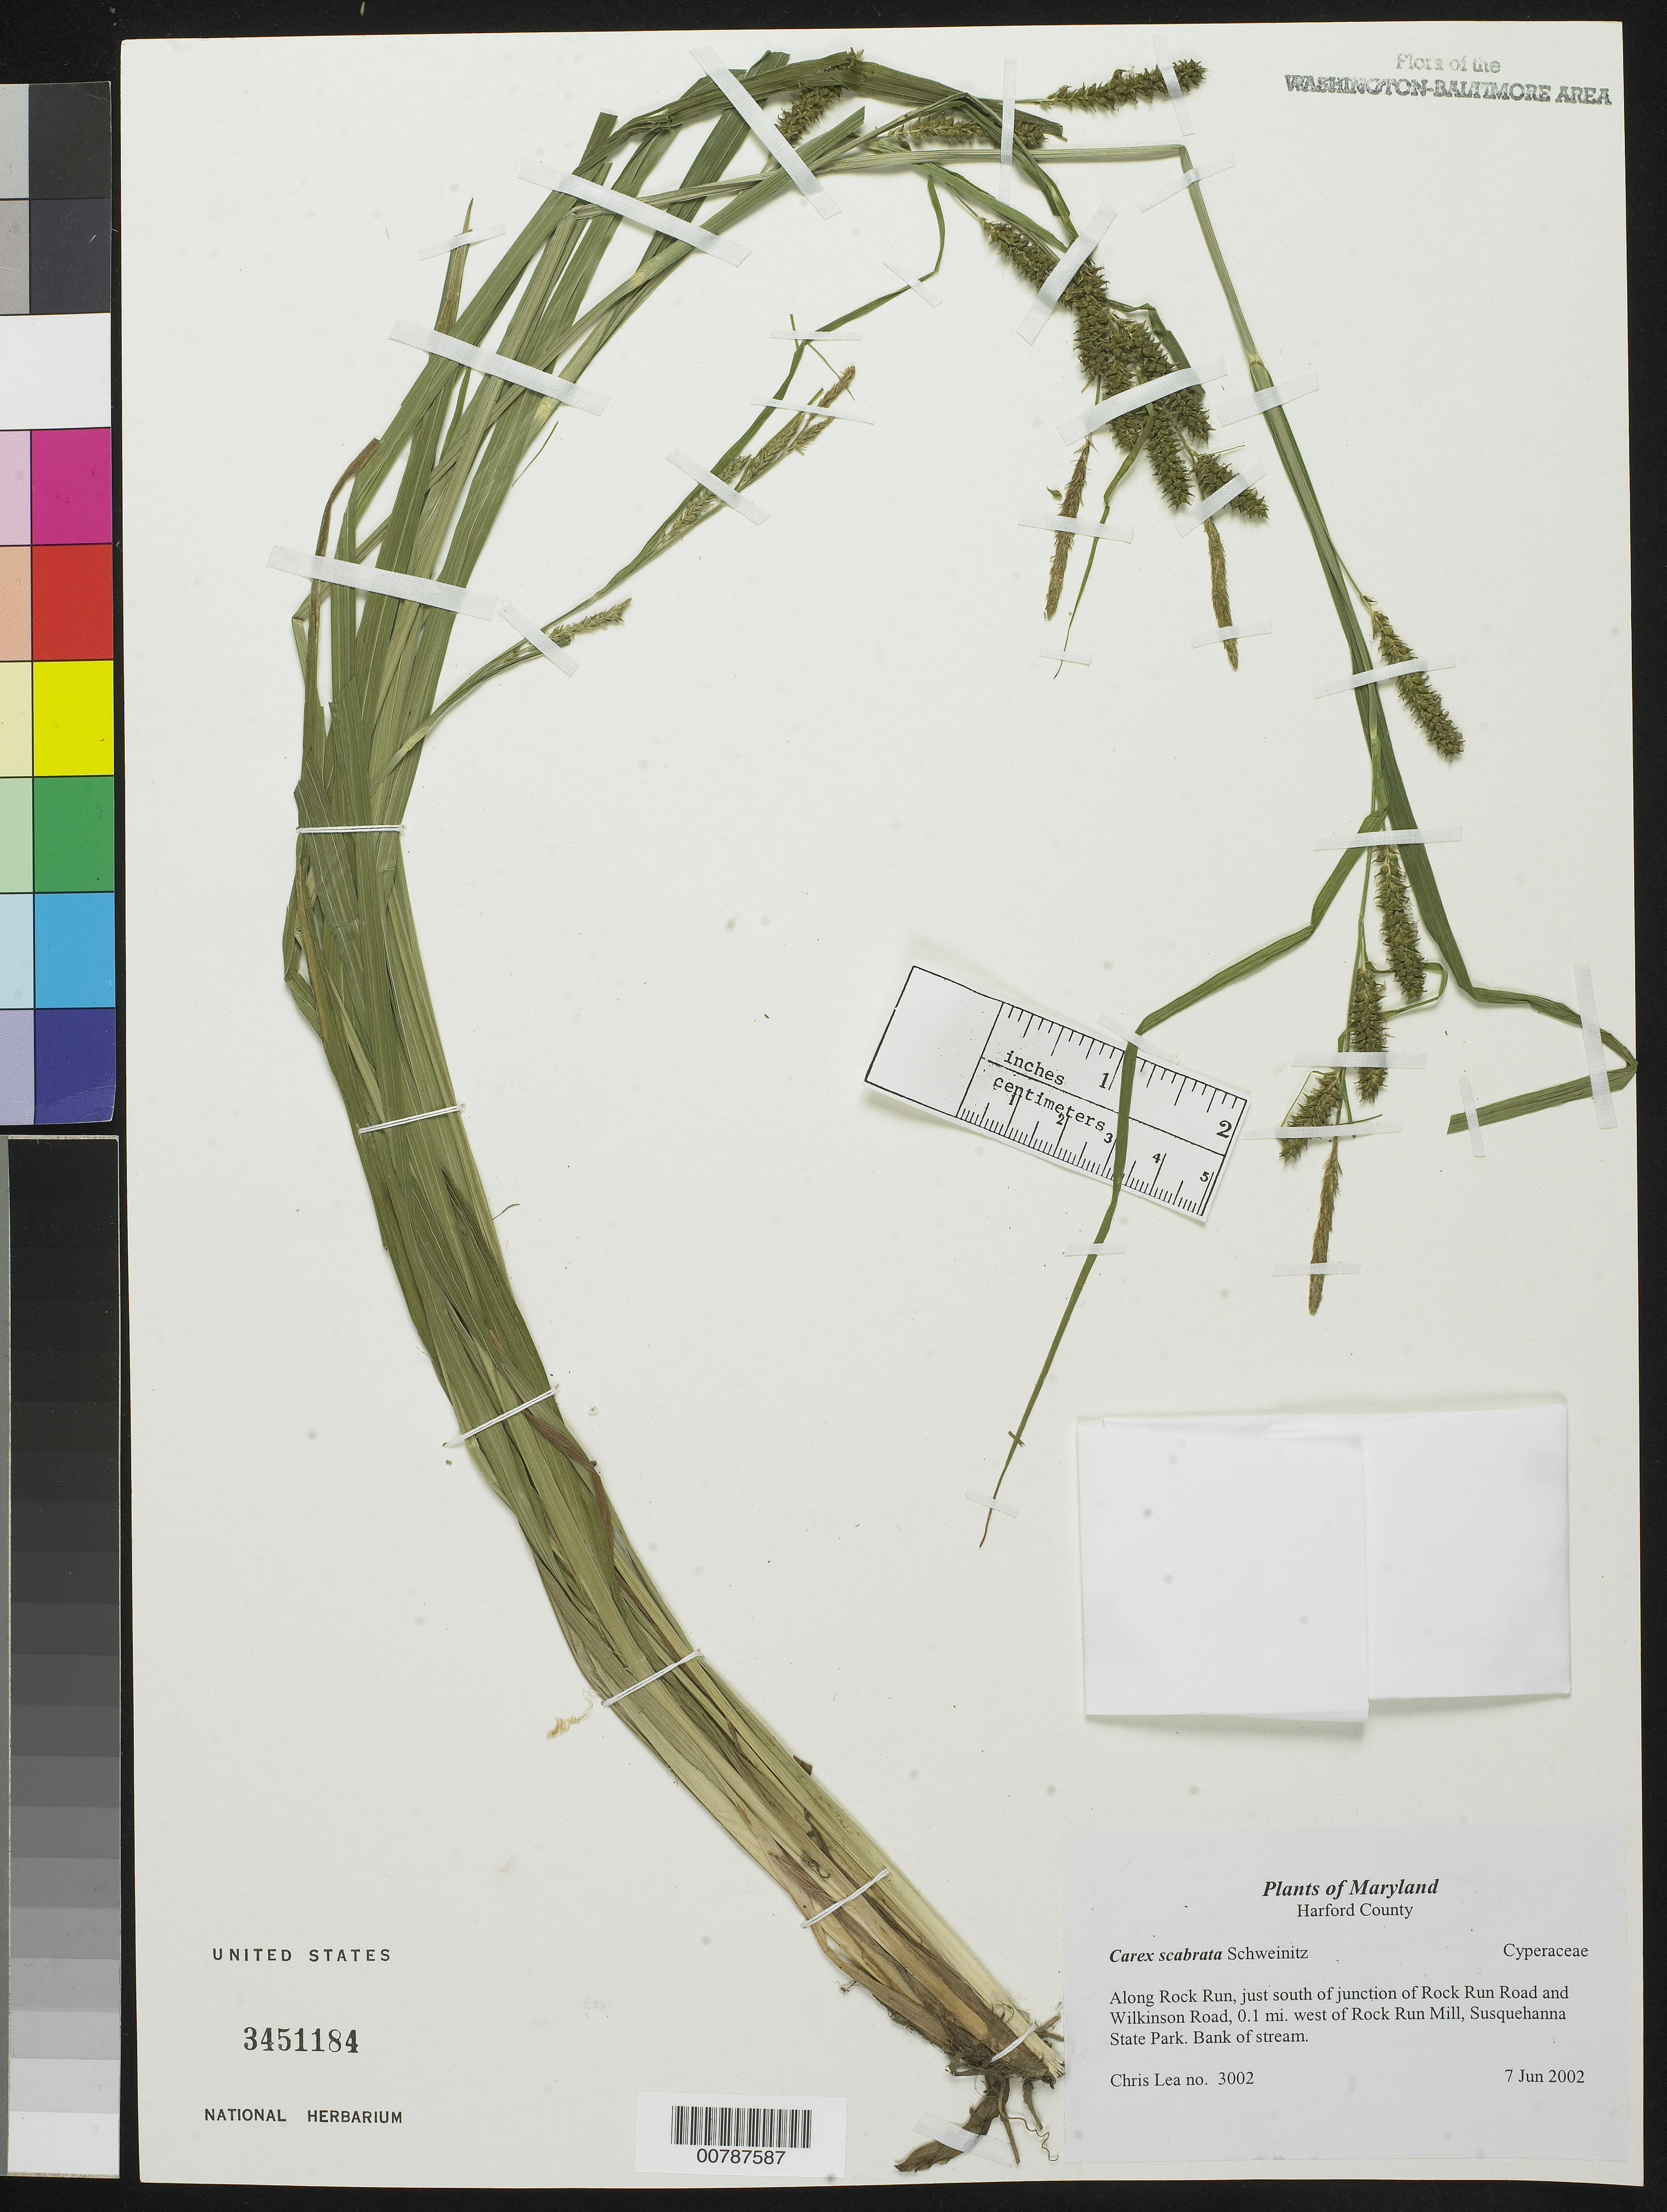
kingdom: Plantae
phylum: Tracheophyta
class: Liliopsida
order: Poales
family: Cyperaceae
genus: Carex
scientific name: Carex scabrata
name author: Schwein.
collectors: C. Lea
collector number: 3002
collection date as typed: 7 Jun 2002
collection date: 2002-06-07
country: United States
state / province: Maryland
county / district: Harford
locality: Along Rock Run, just south of junction of Rock Run Road and Wilkinson Road, 0.1 mi. west of Rock Run Mill, Susquehanna State Park.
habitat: Bank of stream.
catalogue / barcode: US 3451184